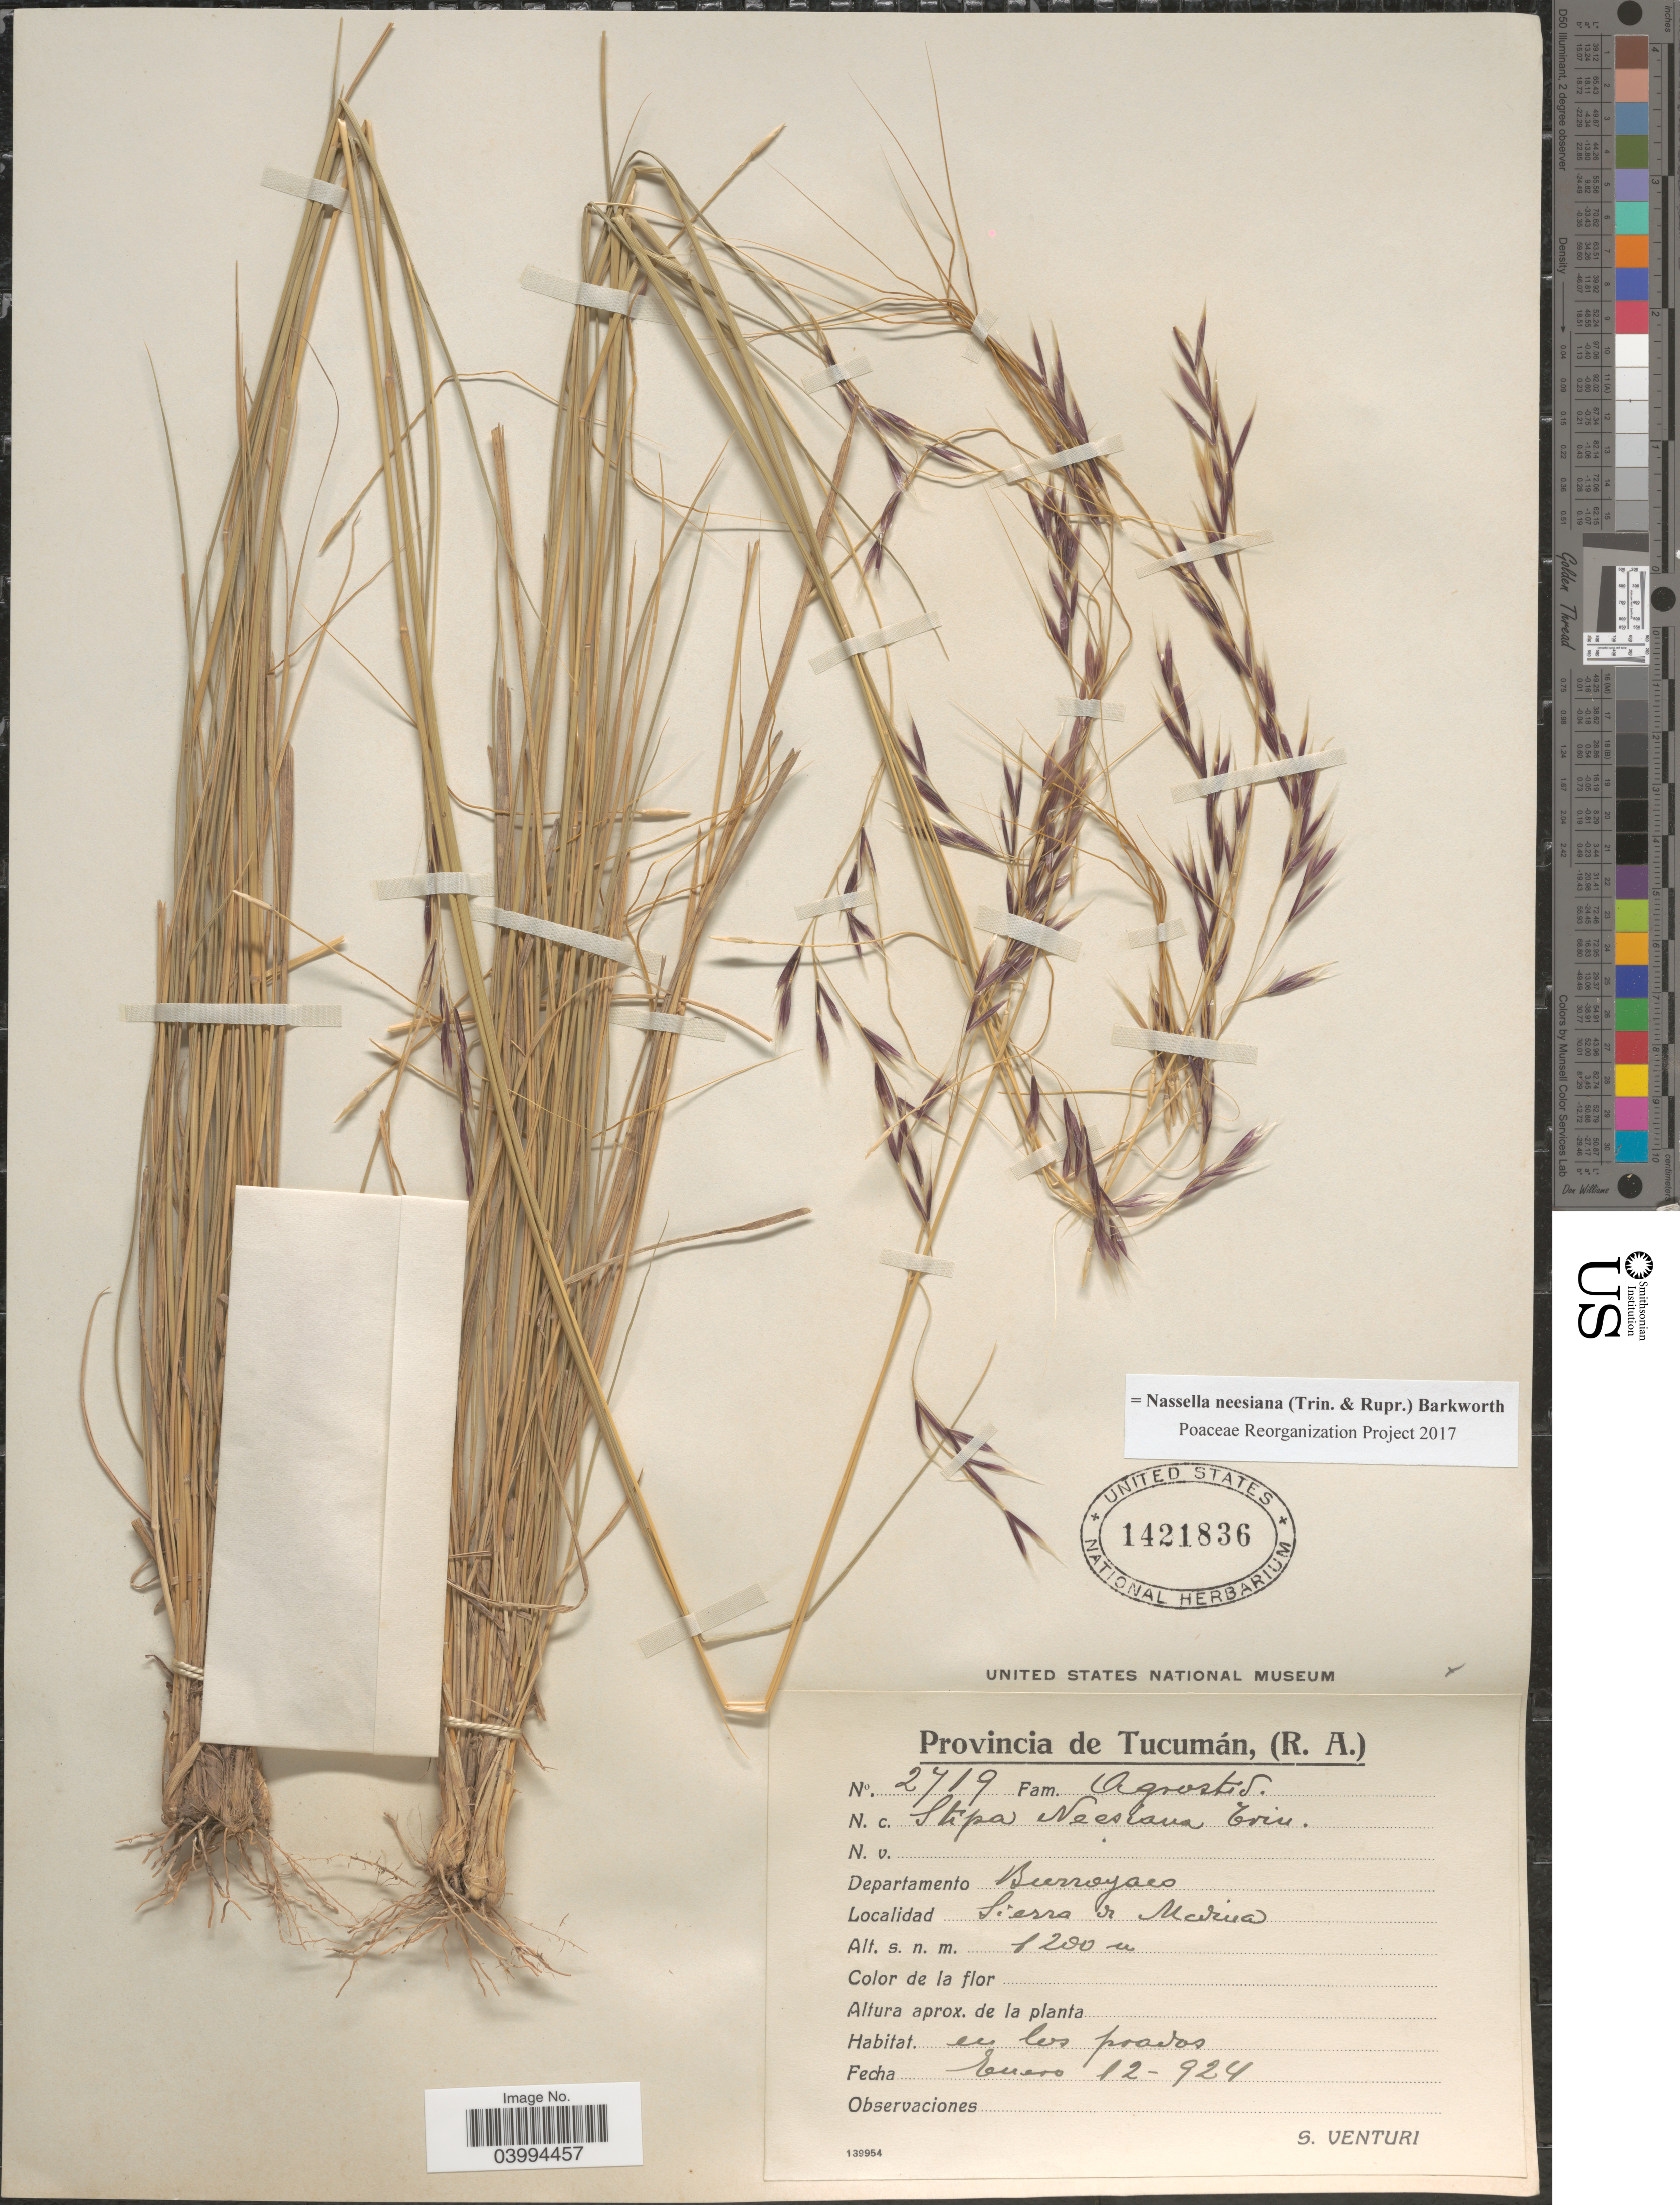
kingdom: Plantae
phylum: Tracheophyta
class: Liliopsida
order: Poales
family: Poaceae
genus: Nassella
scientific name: Nassella neesiana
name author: (Trin. & Rupr.) Barkworth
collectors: S. Venturi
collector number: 2719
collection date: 1924-01-12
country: Argentina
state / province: Tucuman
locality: Departamento Burruyaco. Sierra de Madina.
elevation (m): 1200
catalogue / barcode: US 1421836